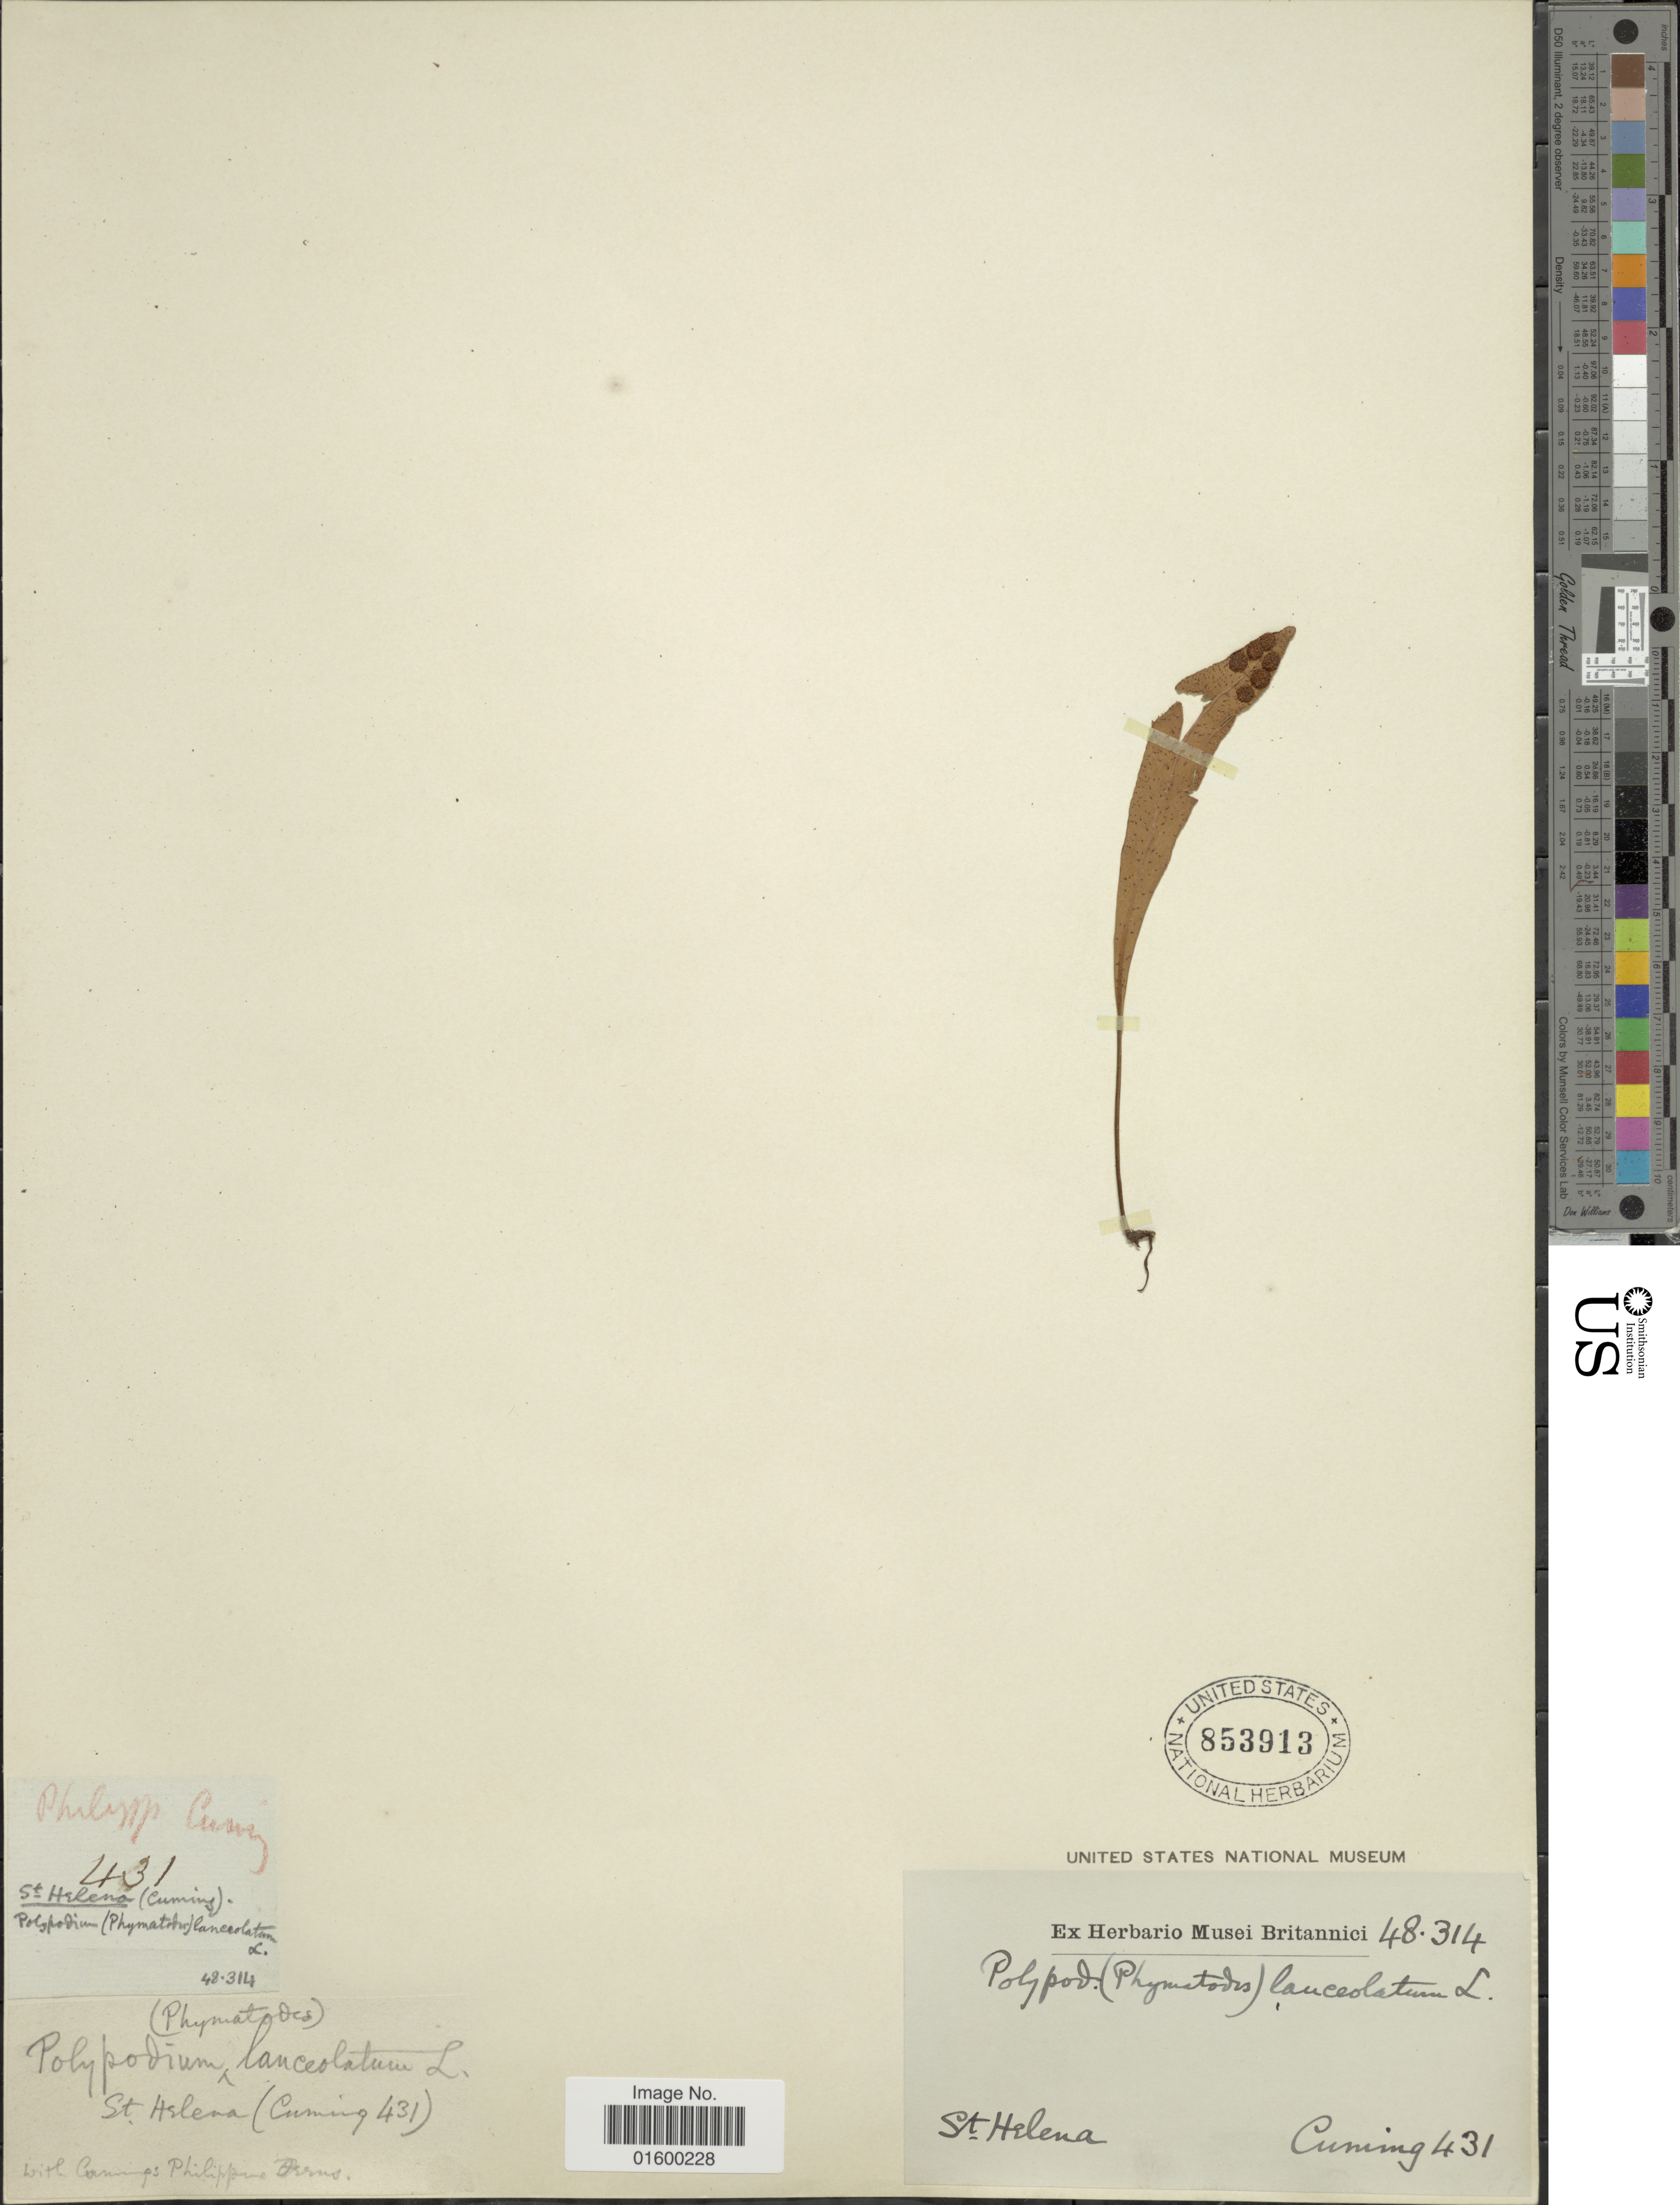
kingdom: Plantae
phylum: Tracheophyta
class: Polypodiopsida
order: Polypodiales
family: Polypodiaceae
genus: Pleopeltis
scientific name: Pleopeltis macrocarpa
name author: (Bory ex Willd.) Kaulf.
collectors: -. Cuming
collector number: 431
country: St. Helena Islands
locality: St. Helena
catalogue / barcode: US 853913